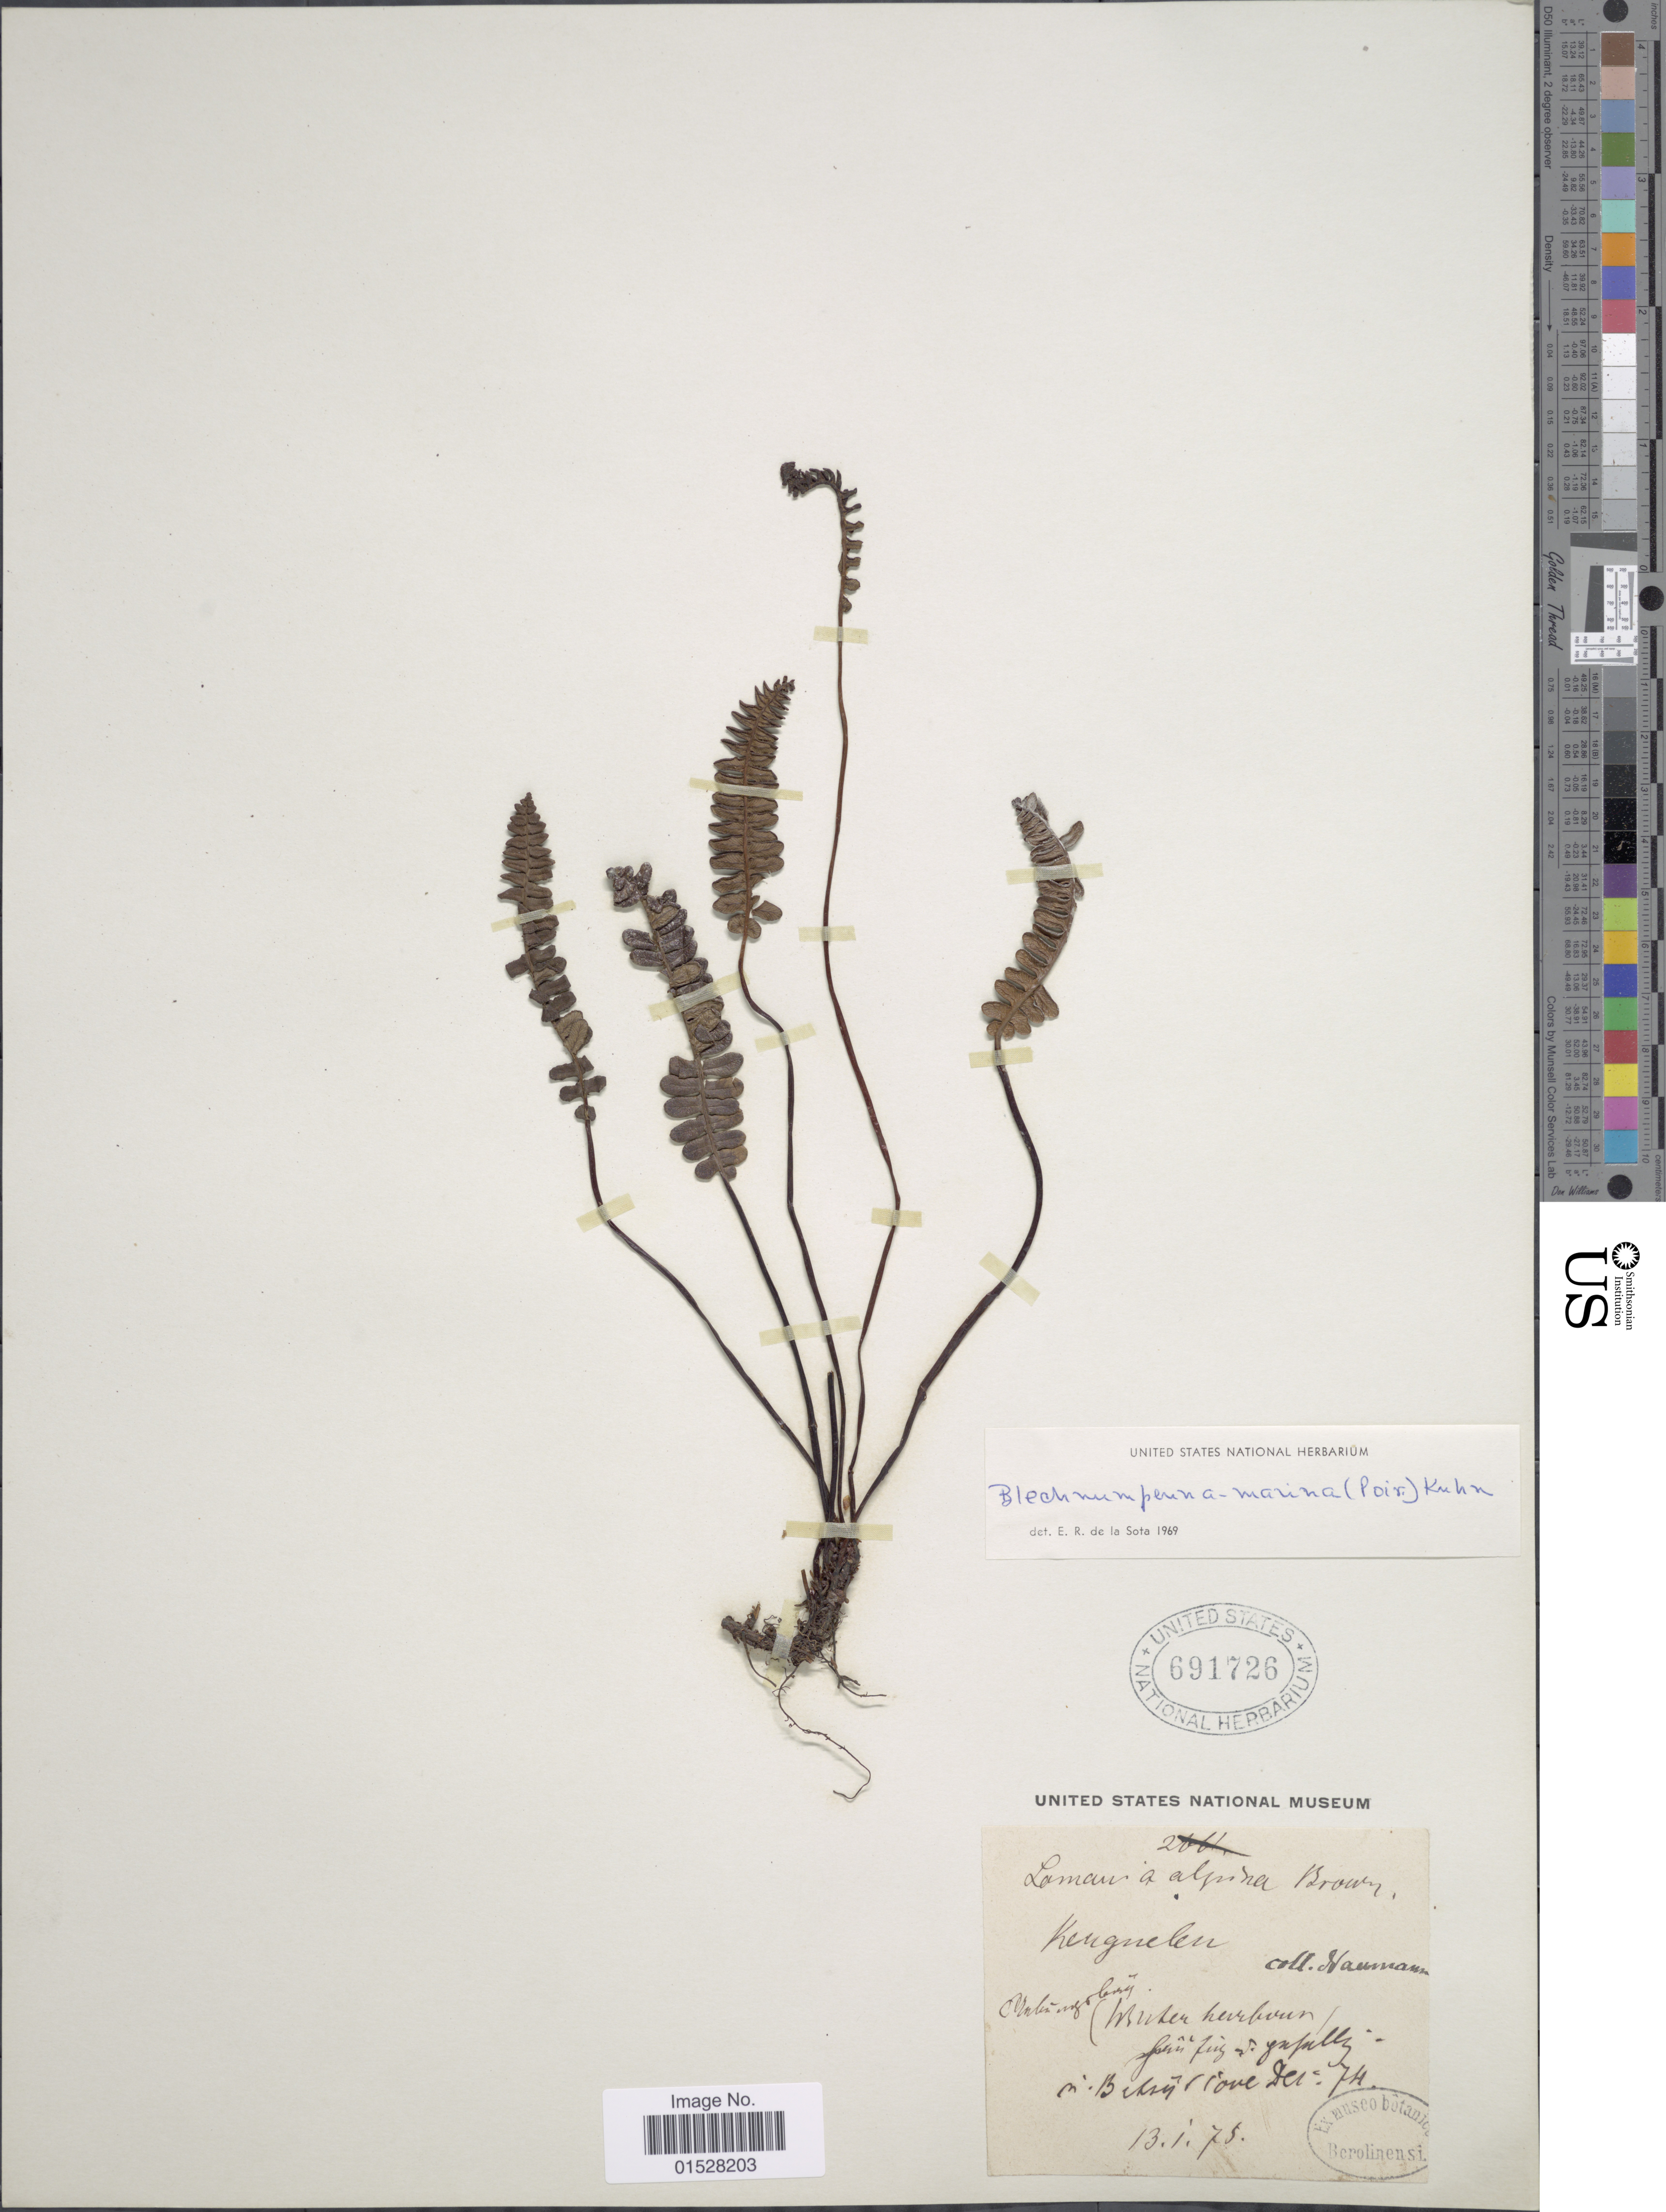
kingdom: Plantae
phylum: Tracheophyta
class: Polypodiopsida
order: Polypodiales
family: Blechnaceae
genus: Blechnum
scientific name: Blechnum penna-marina subsp. alpina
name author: T.C. Chambers & P. A. Farrant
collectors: -. Hamman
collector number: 2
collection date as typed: Transcribed d/m/y: 13/1/75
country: French Southern Territories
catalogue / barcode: US 691726